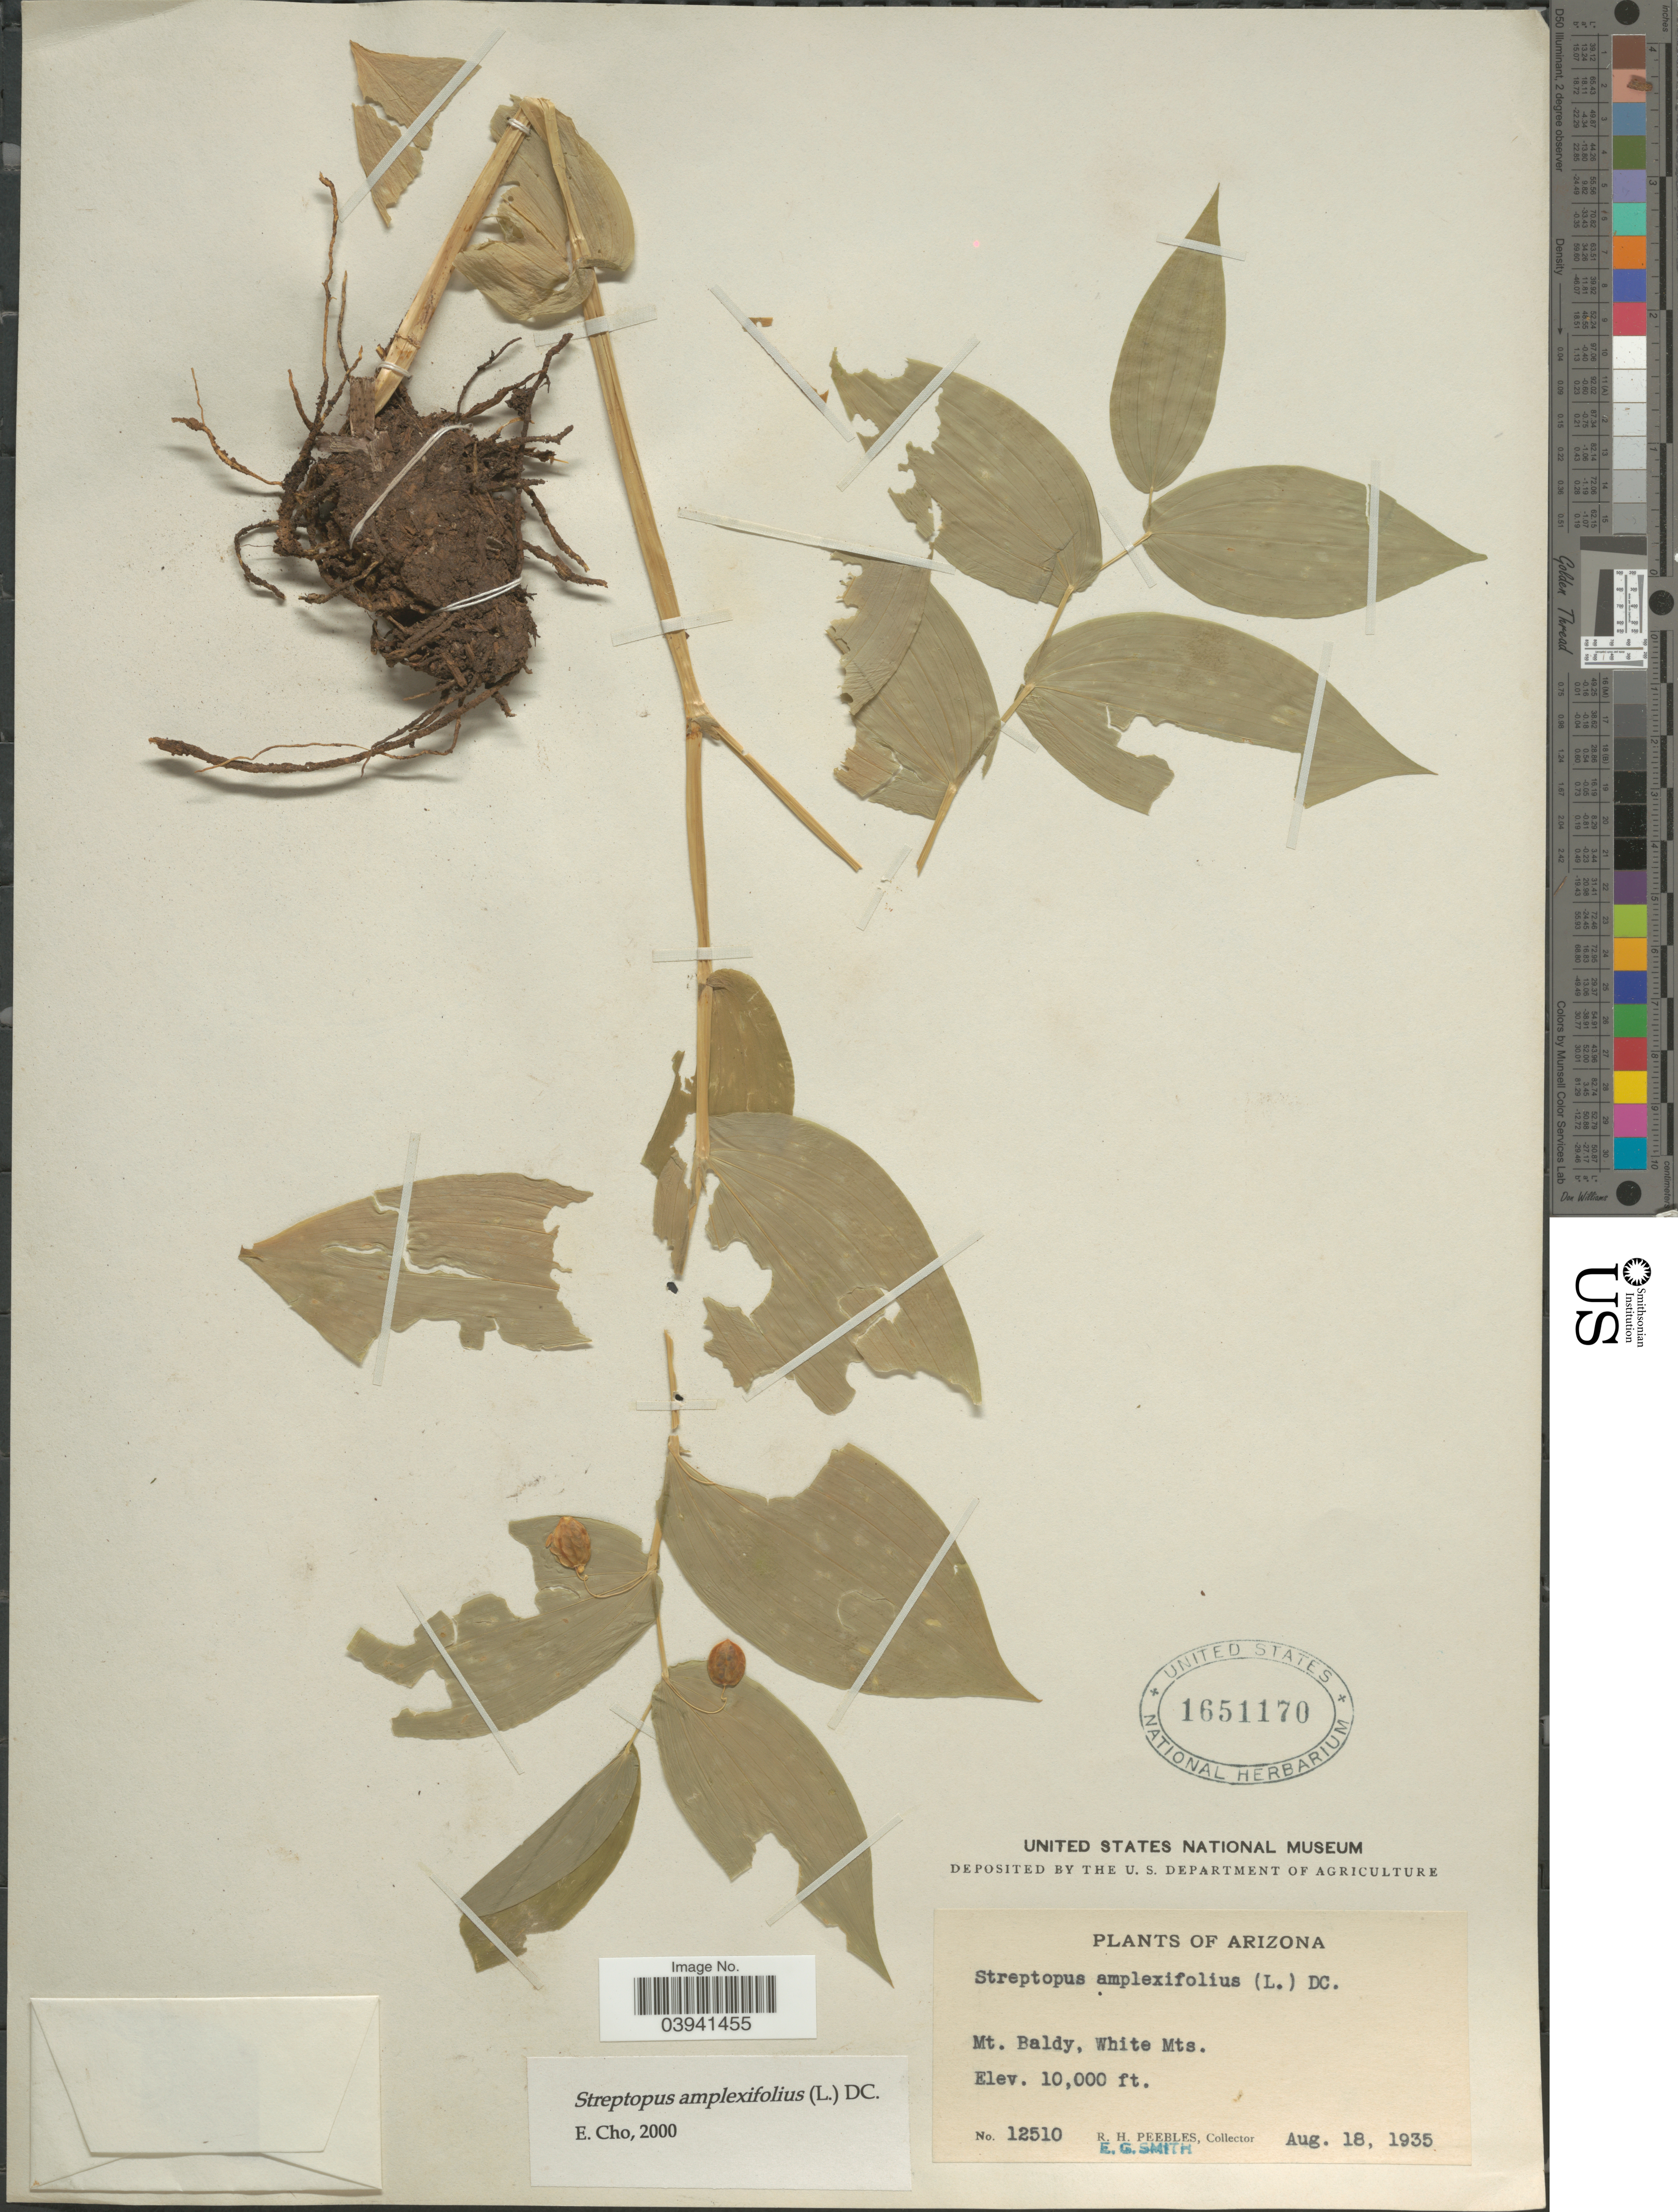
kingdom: Plantae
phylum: Tracheophyta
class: Liliopsida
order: Liliales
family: Liliaceae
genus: Streptopus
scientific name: Streptopus amplexifolius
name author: (L.) DC.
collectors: R. H. Peebles & E. G. Smith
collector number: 12510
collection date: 1935-08-18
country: United States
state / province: Arizona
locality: Mt. Baldy, White Mts.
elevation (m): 3048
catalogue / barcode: US 1651170